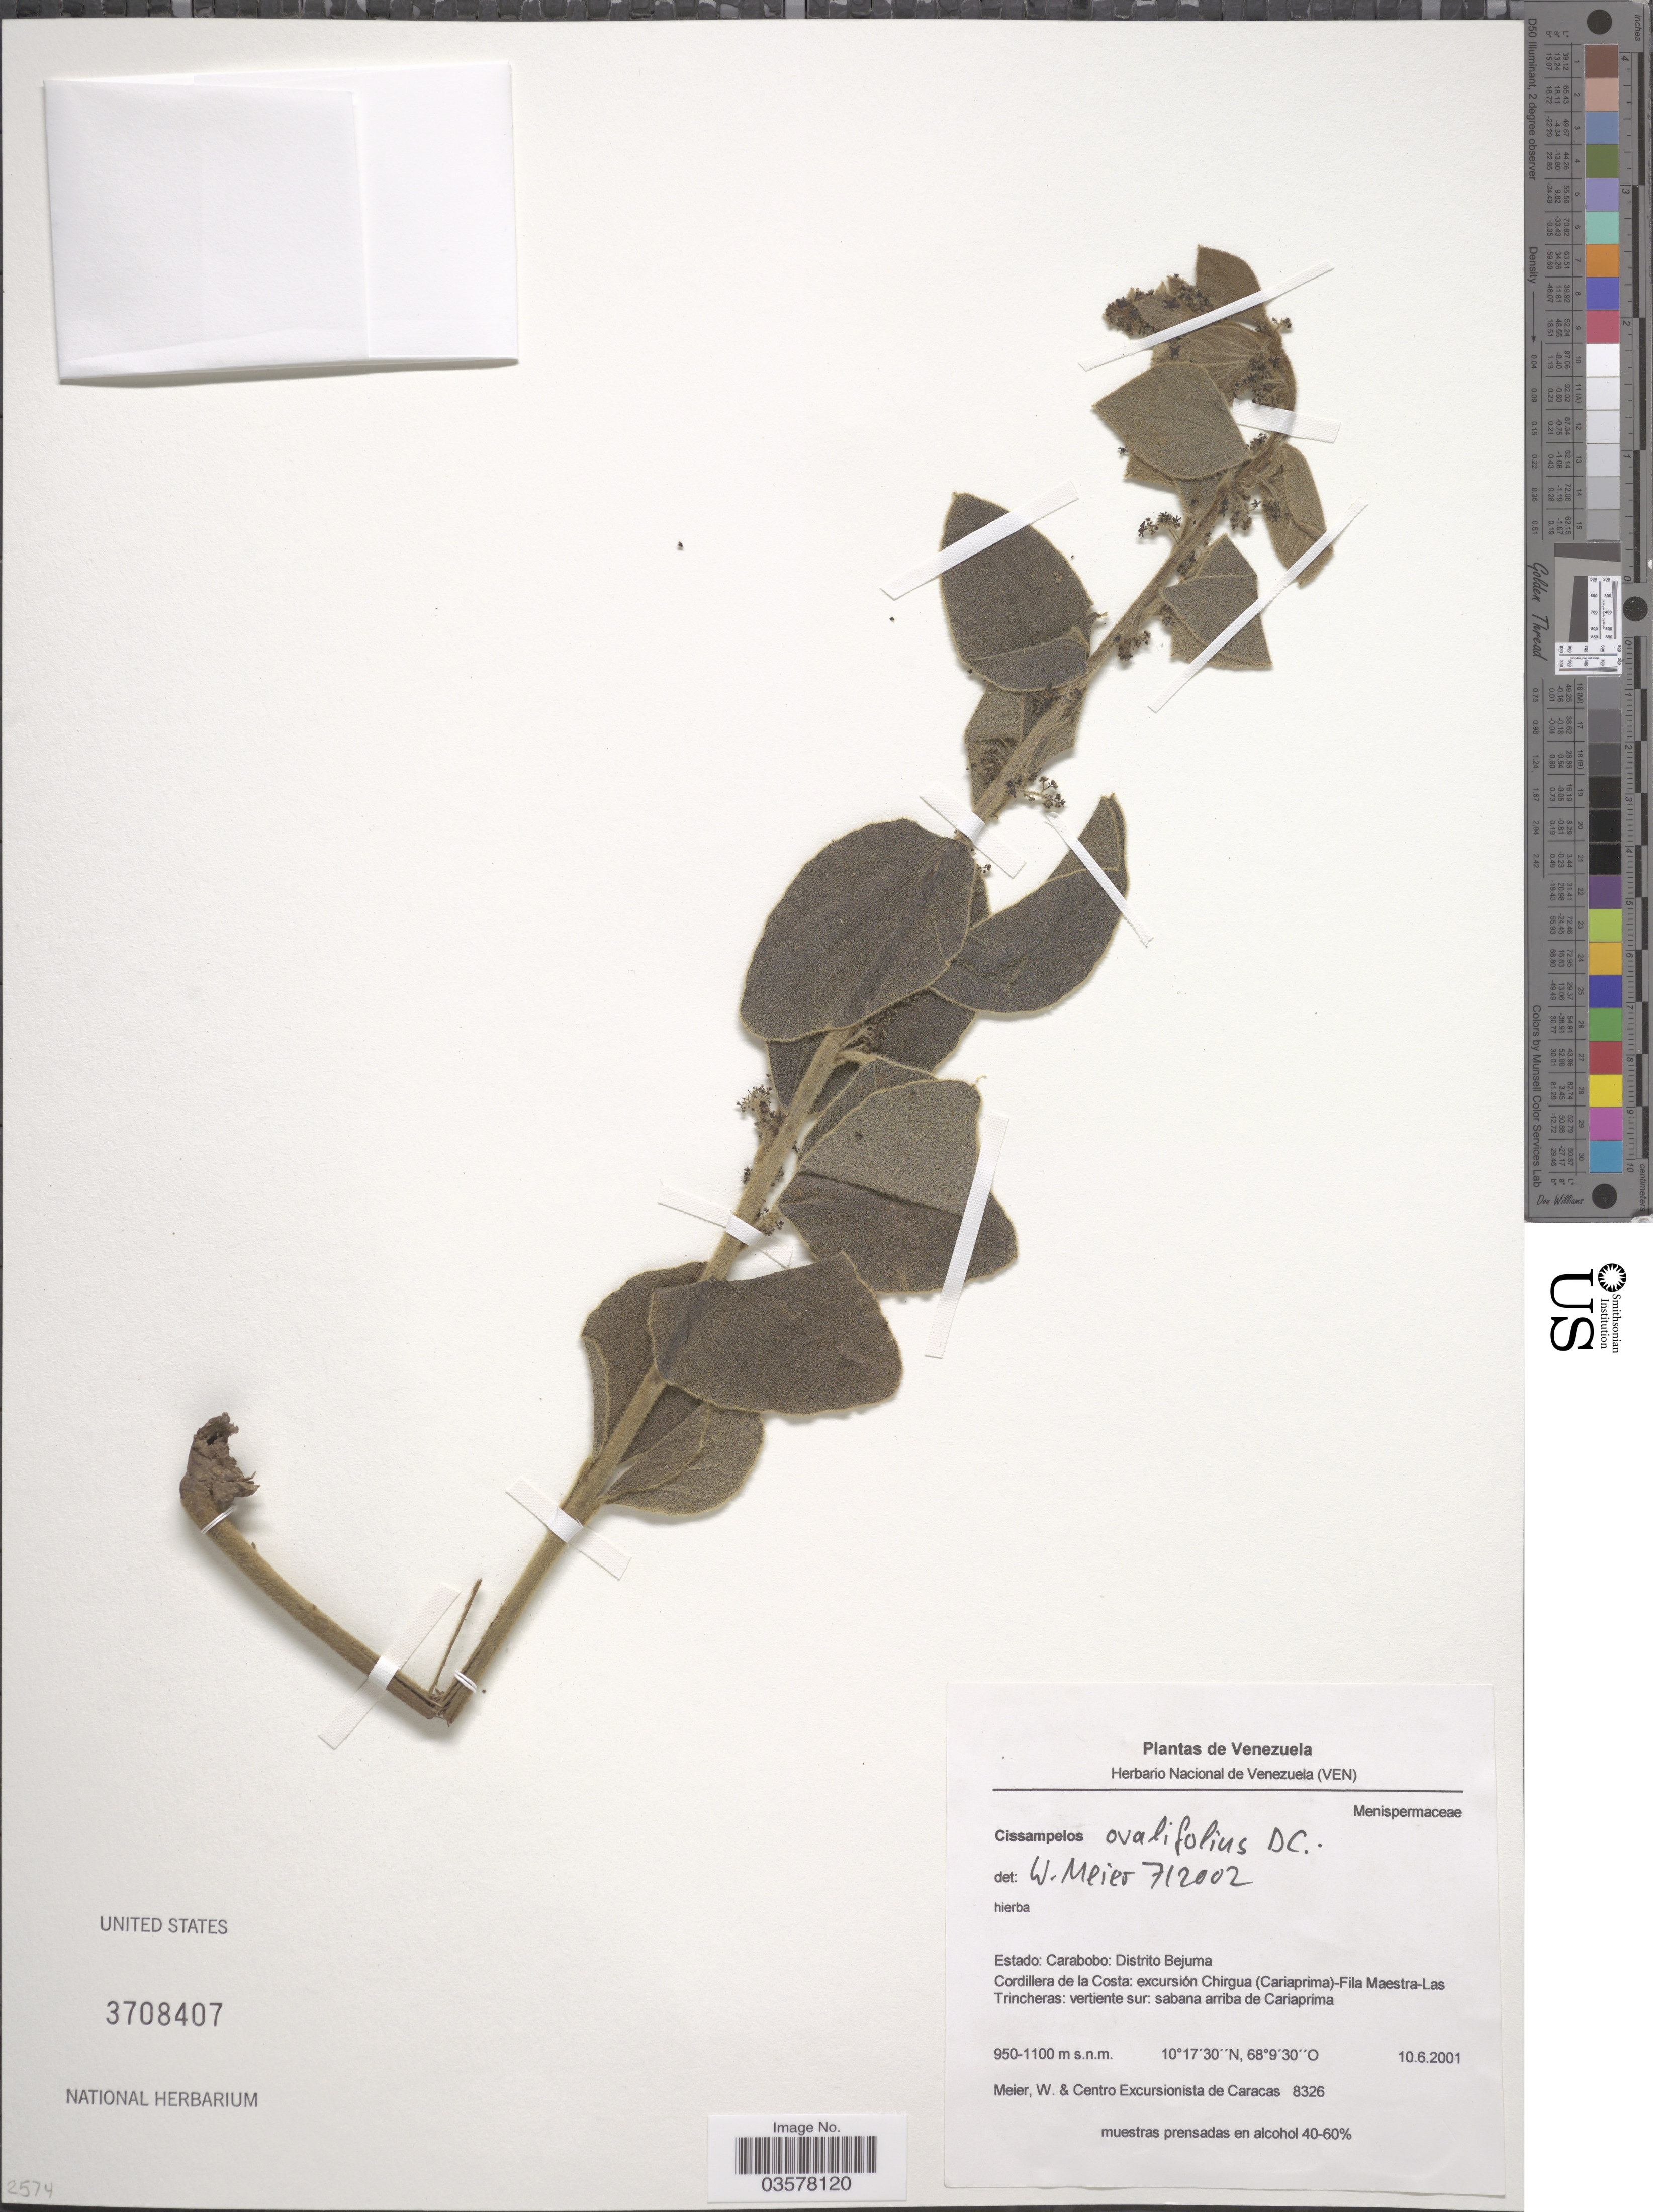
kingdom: Plantae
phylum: Tracheophyta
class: Magnoliopsida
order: Ranunculales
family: Menispermaceae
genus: Cissampelos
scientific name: Cissampelos ovalifolia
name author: DC.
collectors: W. Meier & Centro Excurs. Caracas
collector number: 8326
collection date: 2001-06-10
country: Venezuela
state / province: Carabobo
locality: Distrito Bejuma. Cordillera de la Costa: excursión Chirgua (Cariaprima)-Fila Maestra-Las Trincheras: vertiente sur: sabana arriba de Cariaprima.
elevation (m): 950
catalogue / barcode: US 3708407